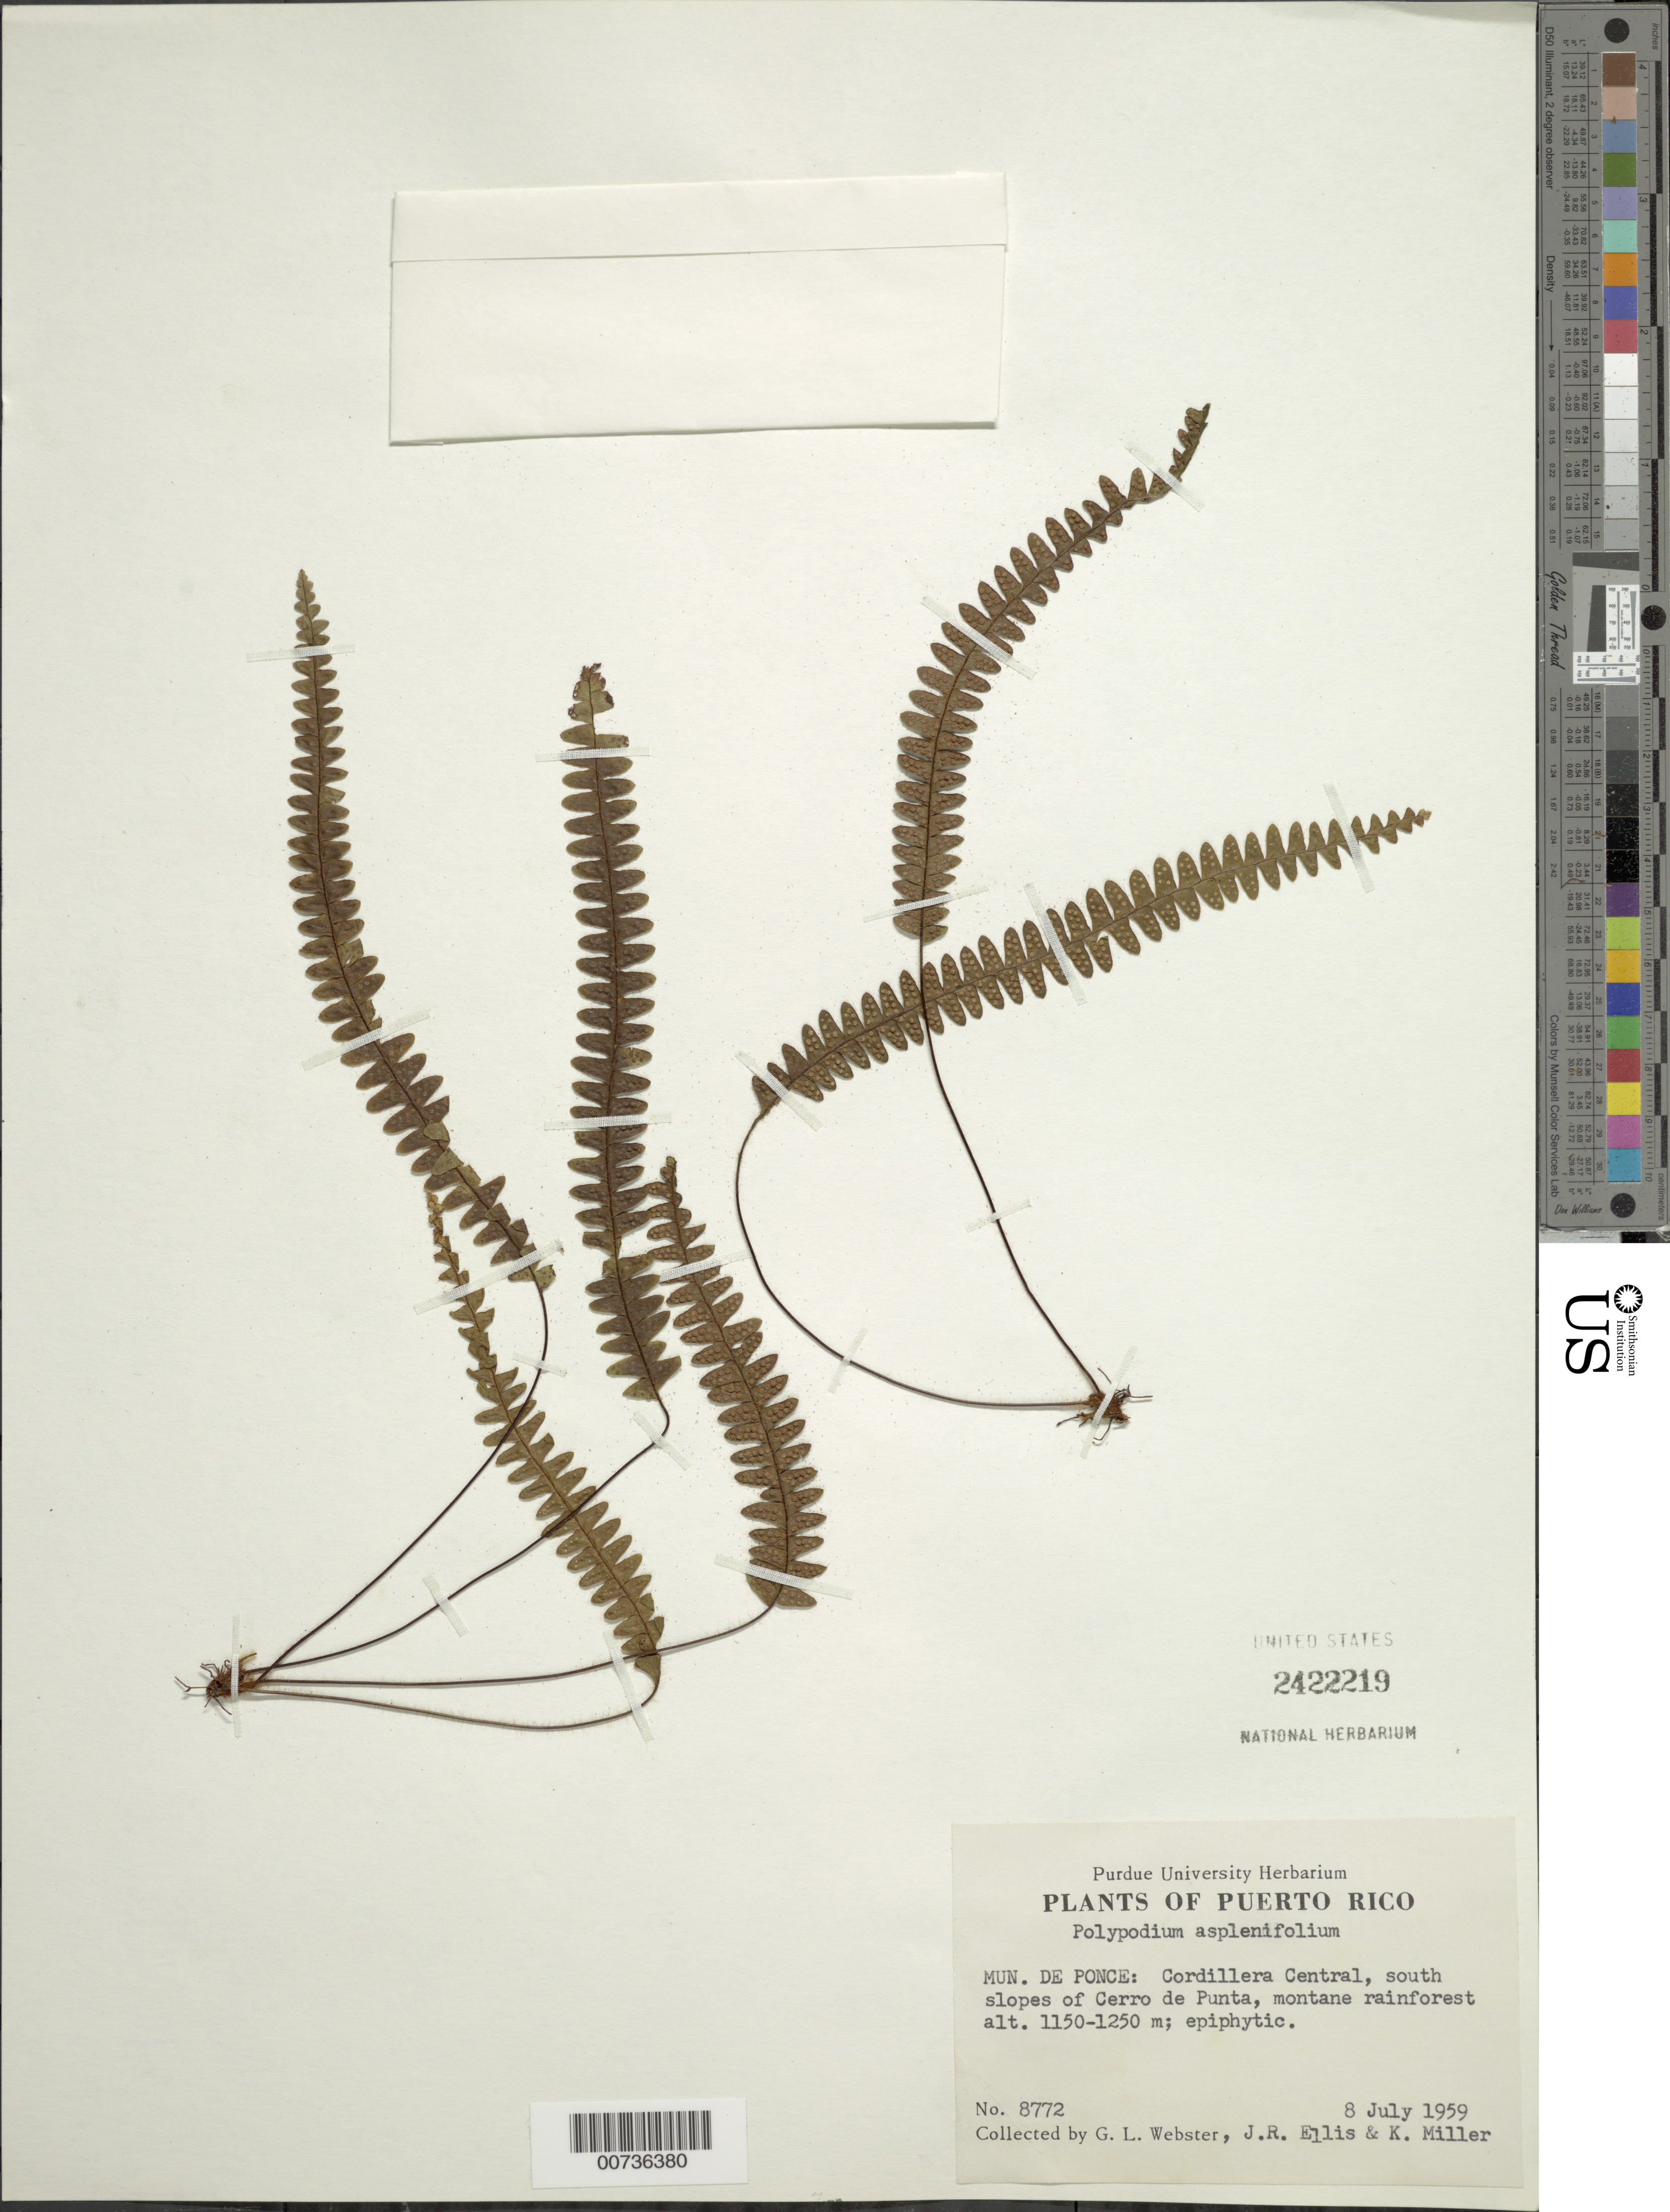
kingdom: Plantae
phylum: Tracheophyta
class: Polypodiopsida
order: Polypodiales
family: Polypodiaceae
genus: Terpsichore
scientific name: Terpsichore asplenifolia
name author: (L.) A.R. Sm.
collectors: G. L. Webster, J. R. Ellis & K. Miller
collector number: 8772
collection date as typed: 08 Jul 1959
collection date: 1959-07-08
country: Puerto Rico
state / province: Ponce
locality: Cordillera Central, south slopes of Cerro Punta, montane rainforest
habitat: Epiphytic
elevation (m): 1150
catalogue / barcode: US 2422219